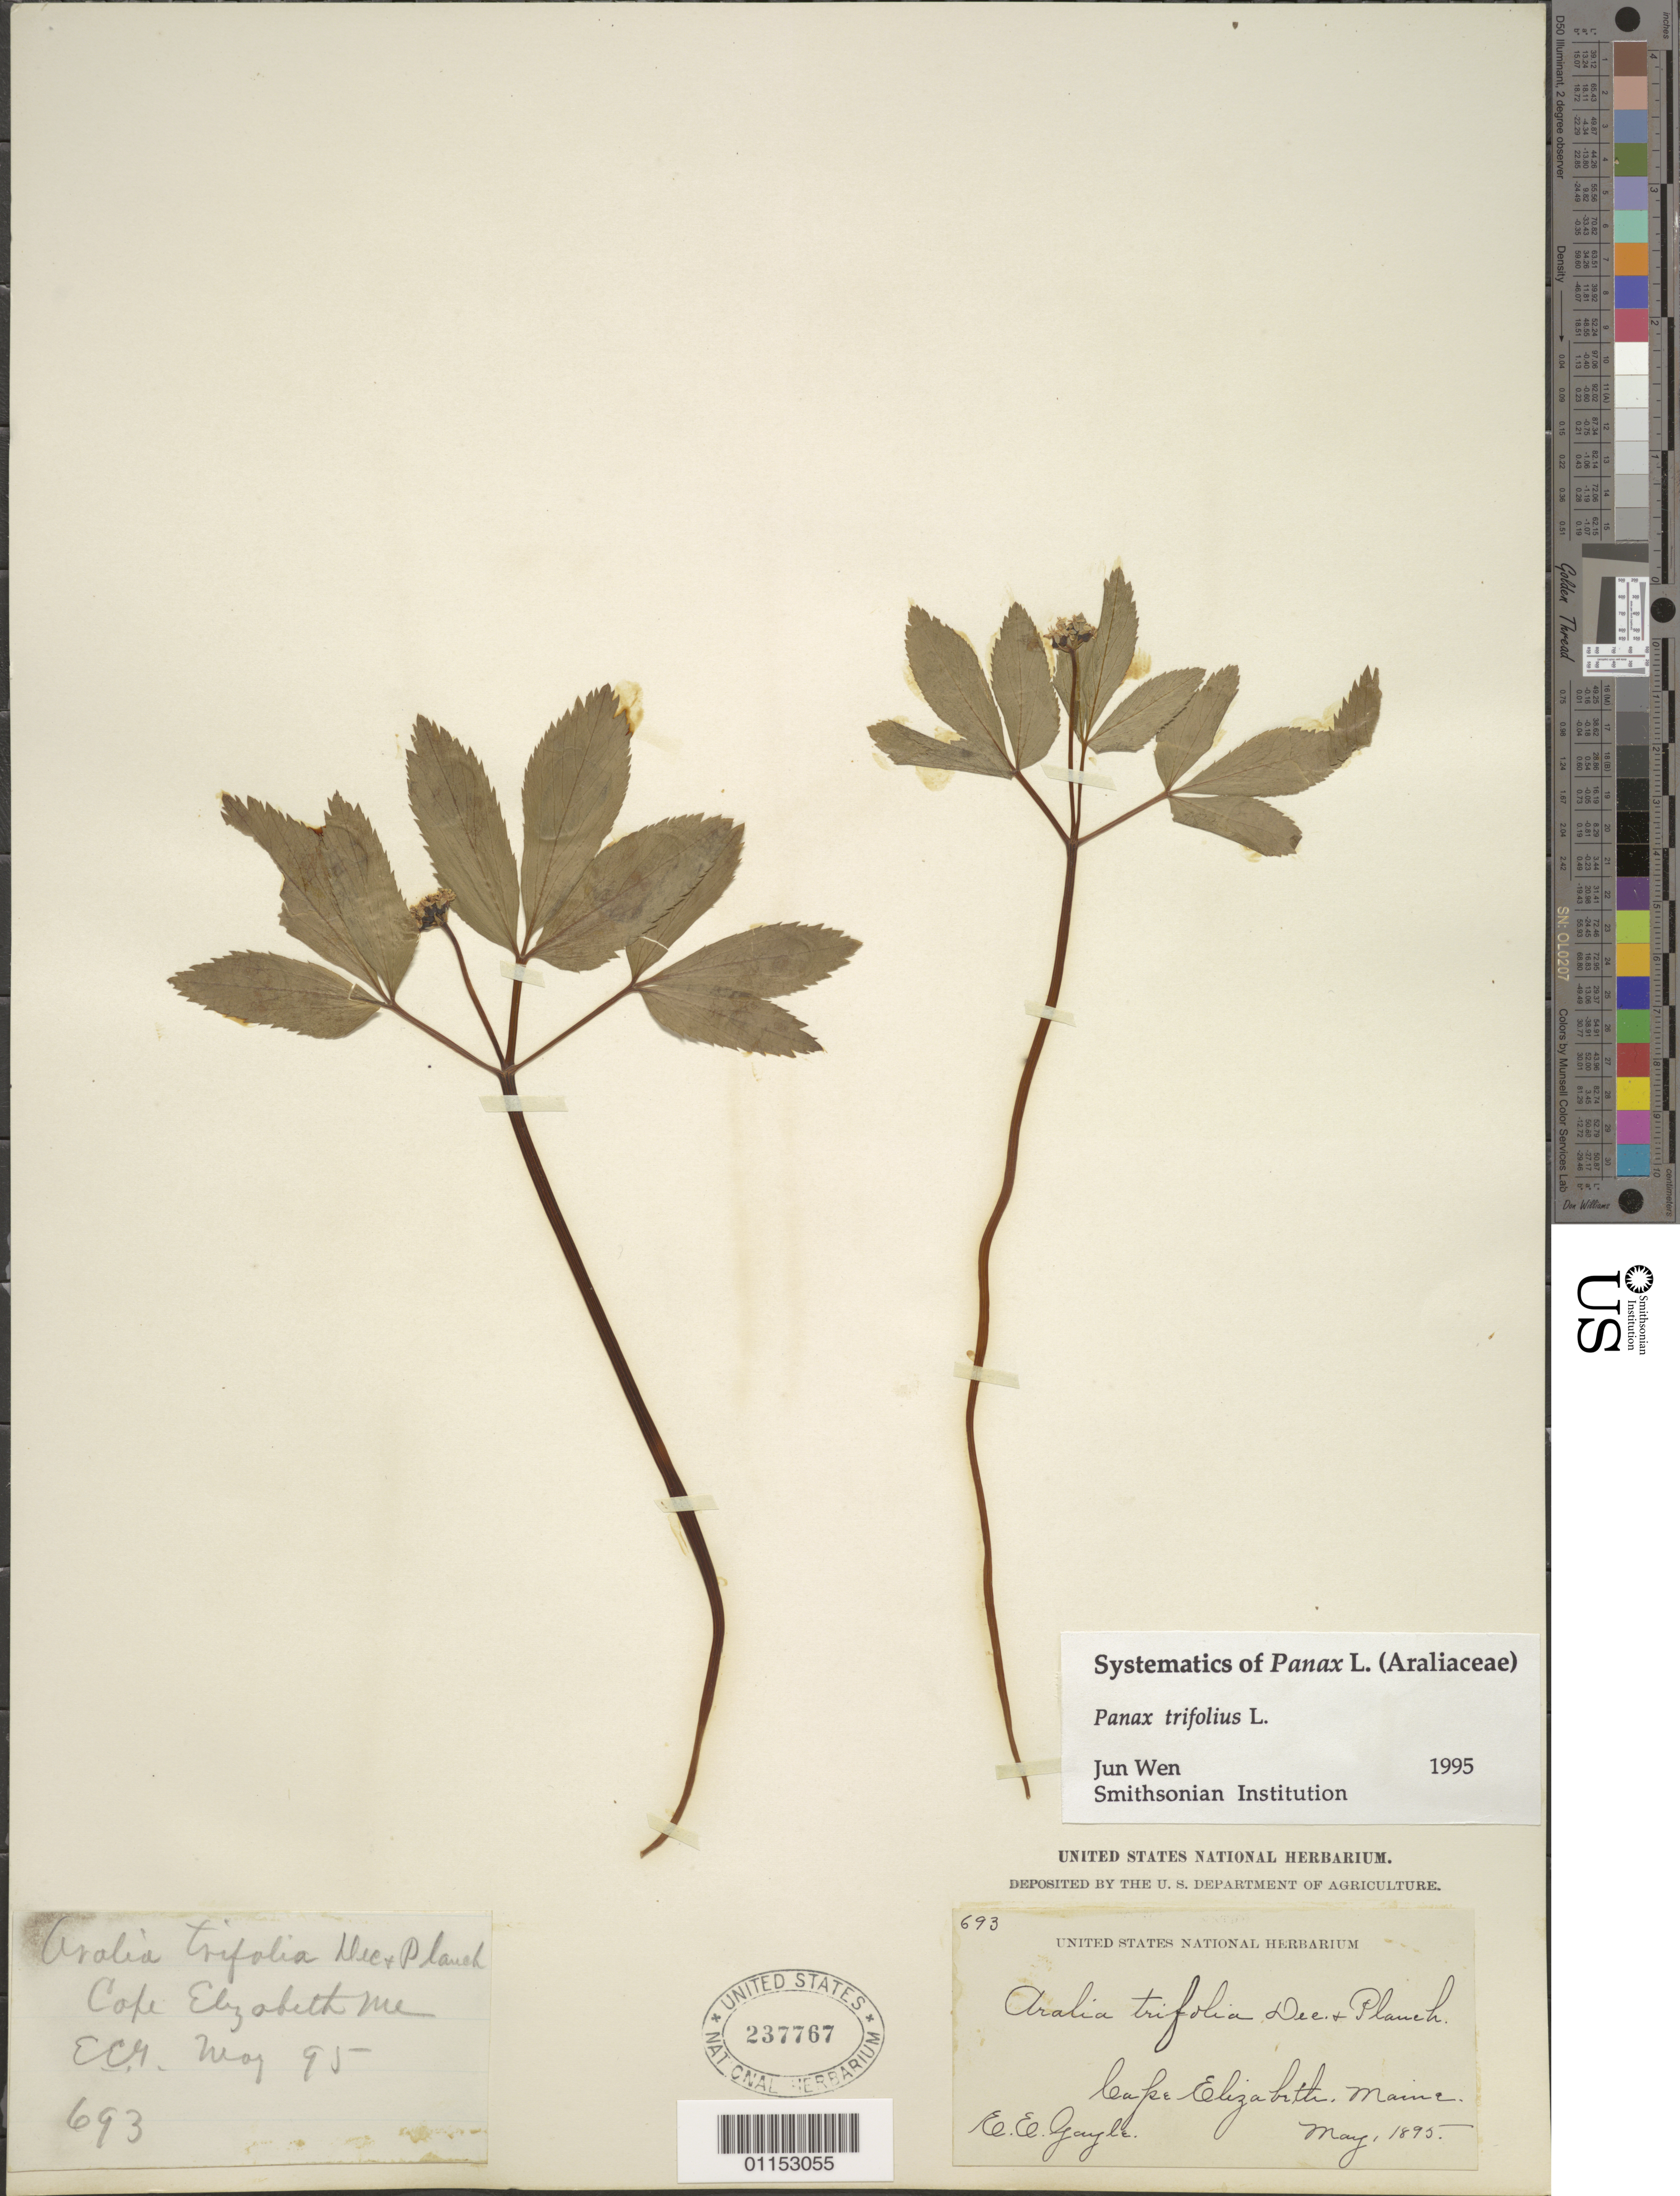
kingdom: Plantae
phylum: Tracheophyta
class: Magnoliopsida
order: Apiales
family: Araliaceae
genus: Panax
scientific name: Panax trifolius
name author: L.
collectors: E. Gayle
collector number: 693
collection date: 1895-05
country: United States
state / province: Maine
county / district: Cumberland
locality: Cape Elizabeth.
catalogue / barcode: US 237767